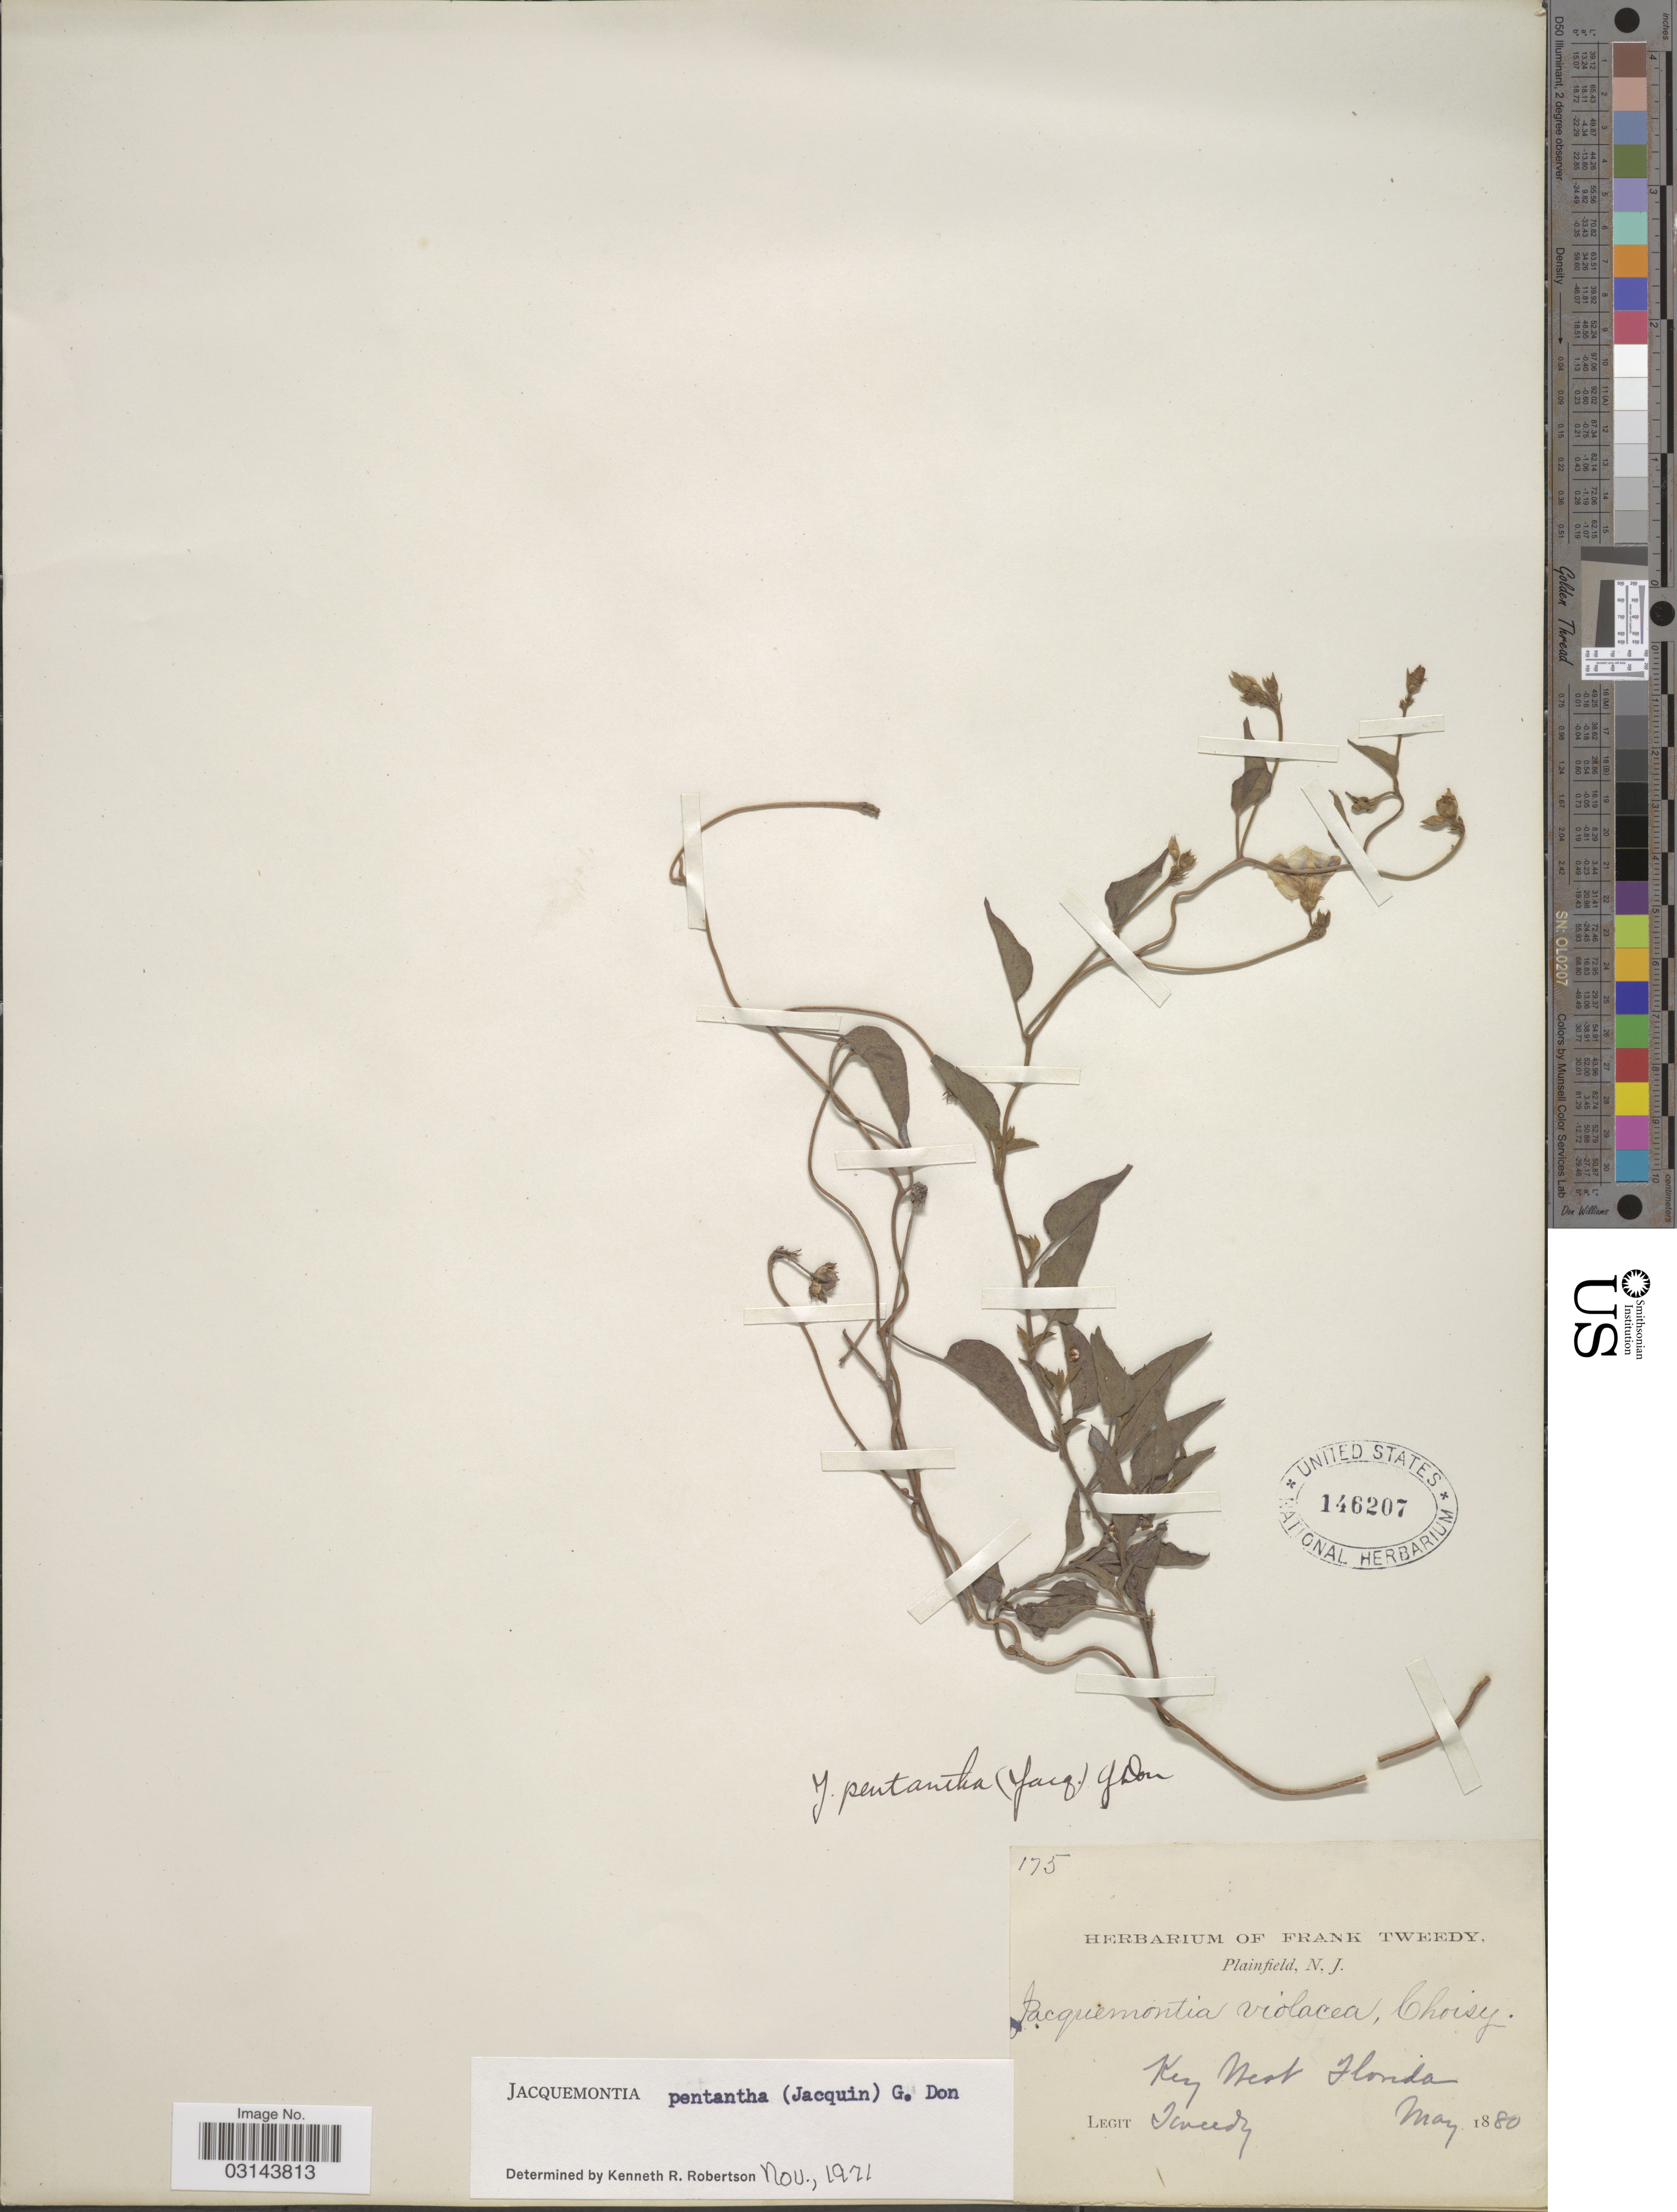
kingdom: Plantae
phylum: Tracheophyta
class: Magnoliopsida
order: Solanales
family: Convolvulaceae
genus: Jacquemontia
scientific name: Jacquemontia pentanthos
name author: (Jacq.) G. Don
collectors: Tweedy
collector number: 175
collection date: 1880-05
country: United States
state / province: Florida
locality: Key West Florida.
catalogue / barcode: US 146207